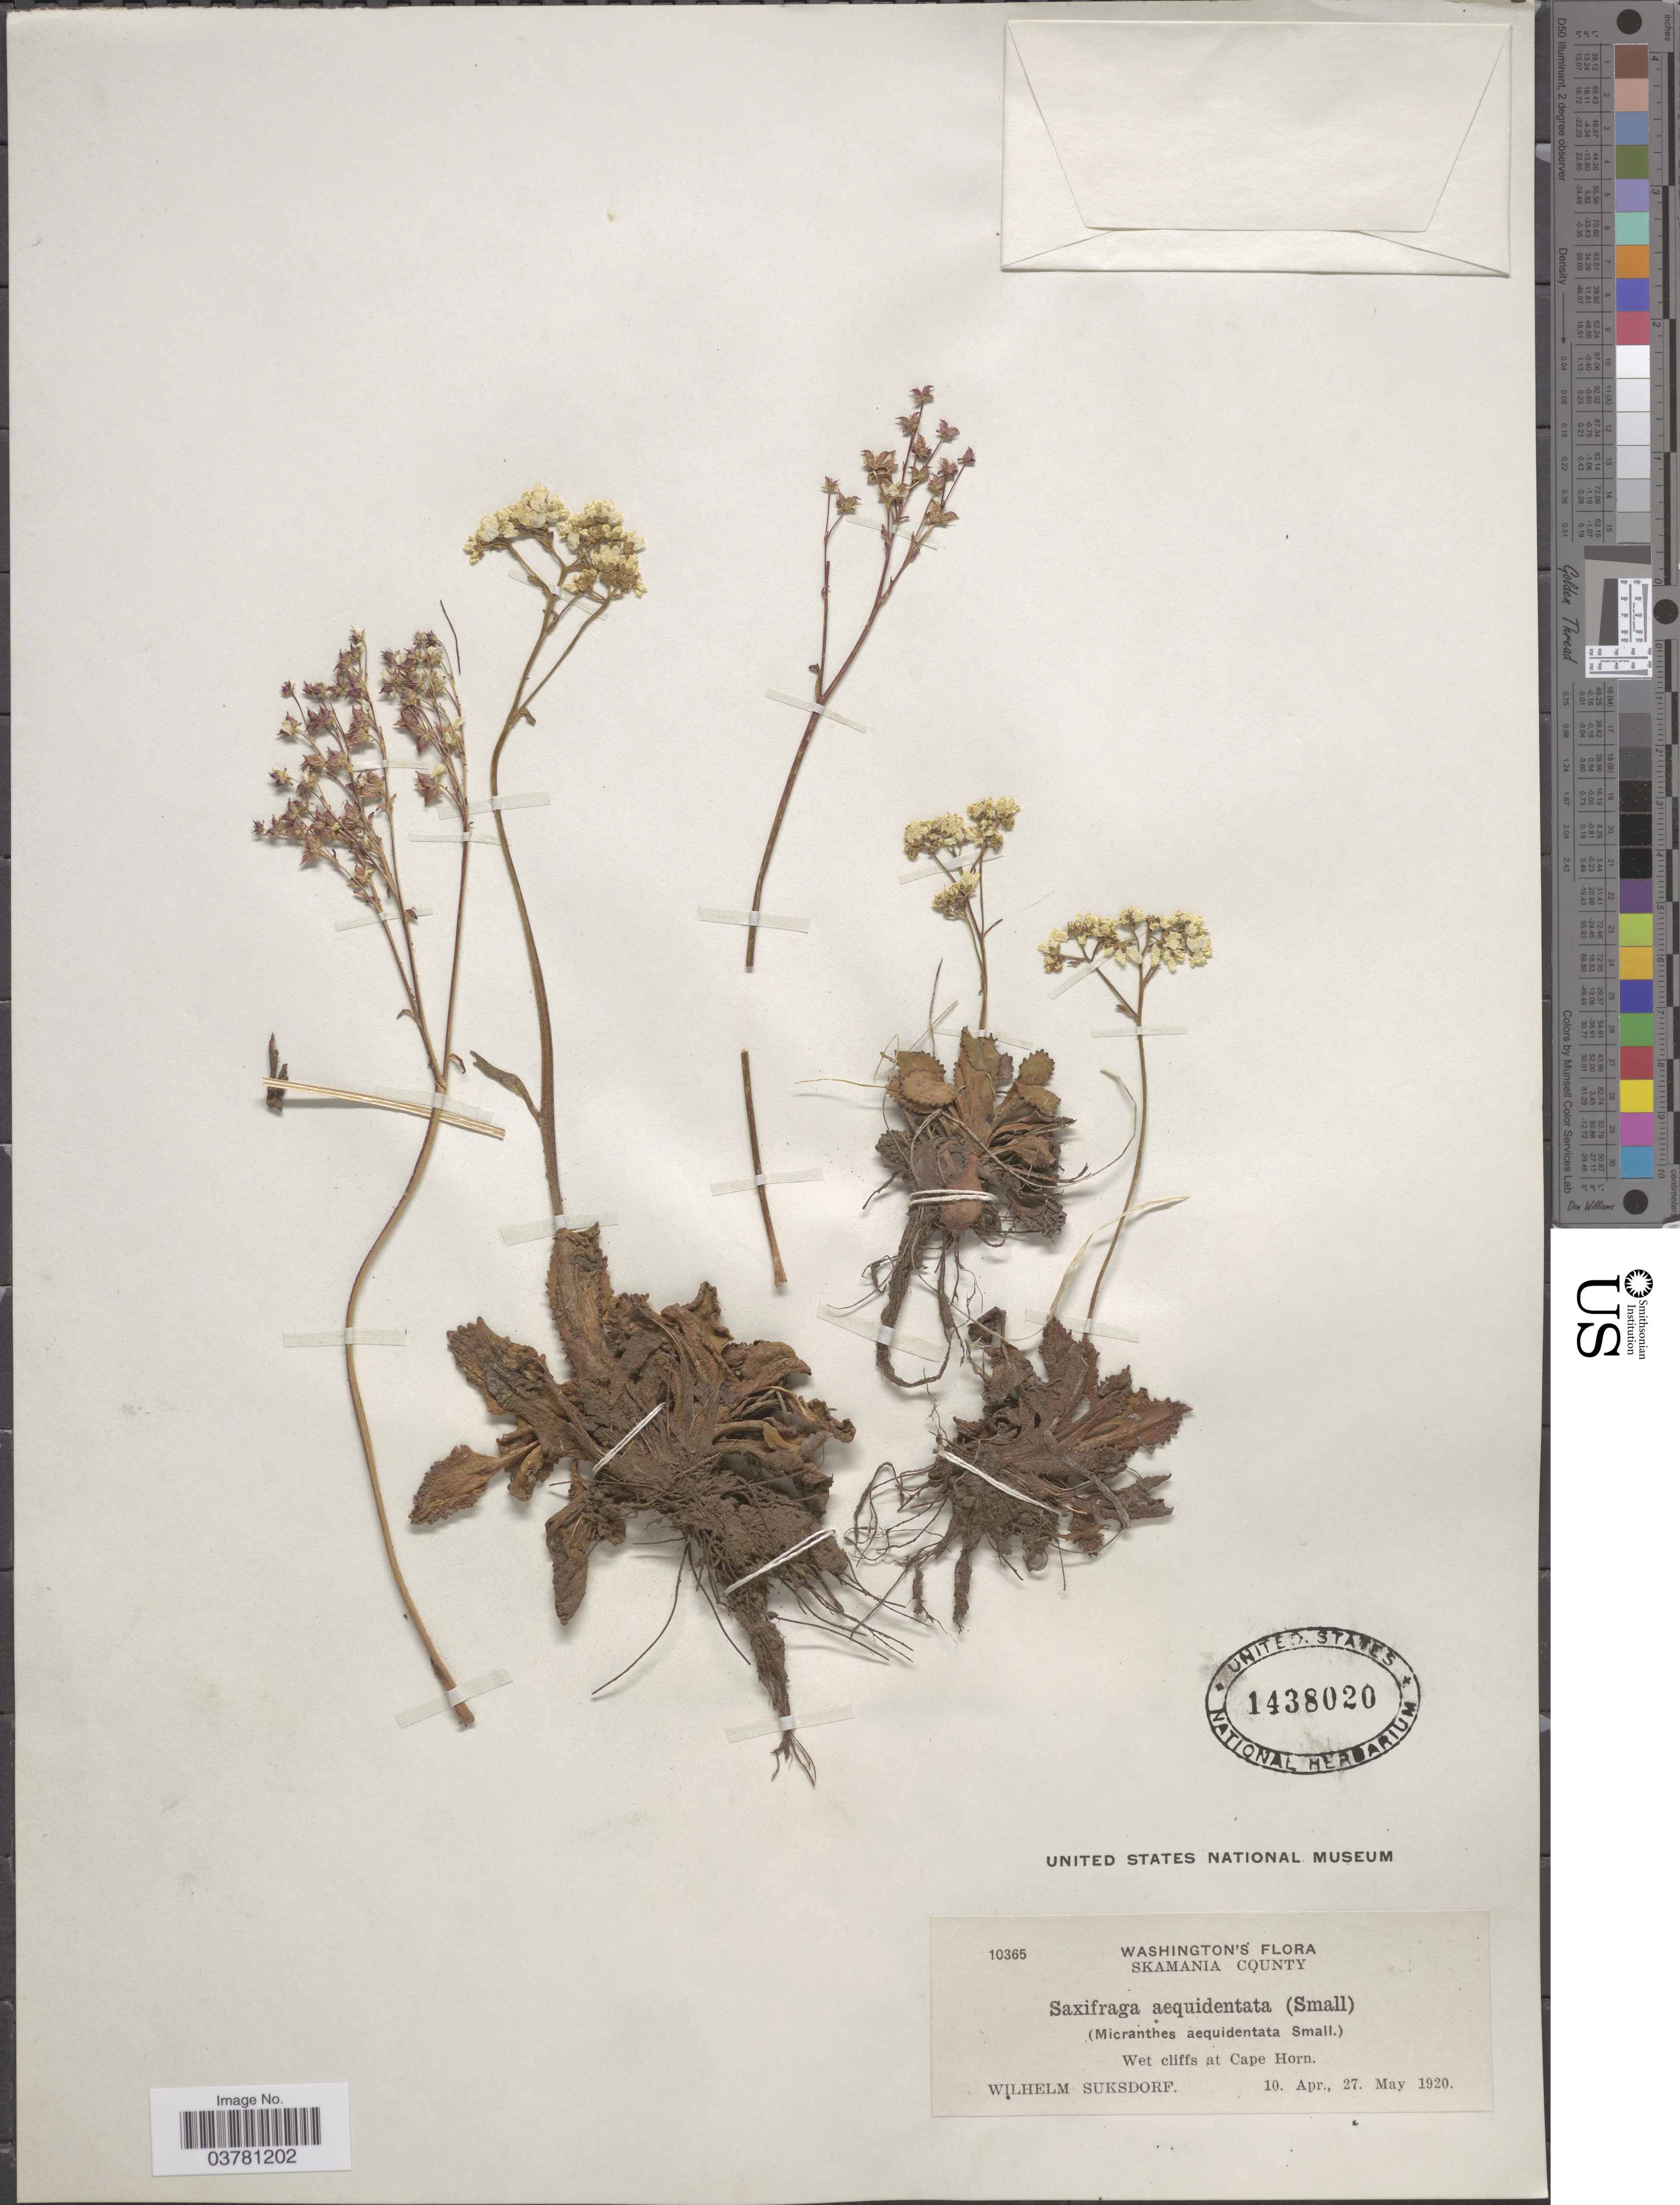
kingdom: Plantae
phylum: Tracheophyta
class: Magnoliopsida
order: Saxifragales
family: Saxifragaceae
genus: Micranthes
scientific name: Micranthes rufidula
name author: Small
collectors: W. N. Suksdorf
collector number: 10365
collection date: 1920-04-10/1920-05-27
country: United States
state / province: Washington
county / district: Skamania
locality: Skamania County. Wet cliffs at Cape Horn.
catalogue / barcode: US 1438020